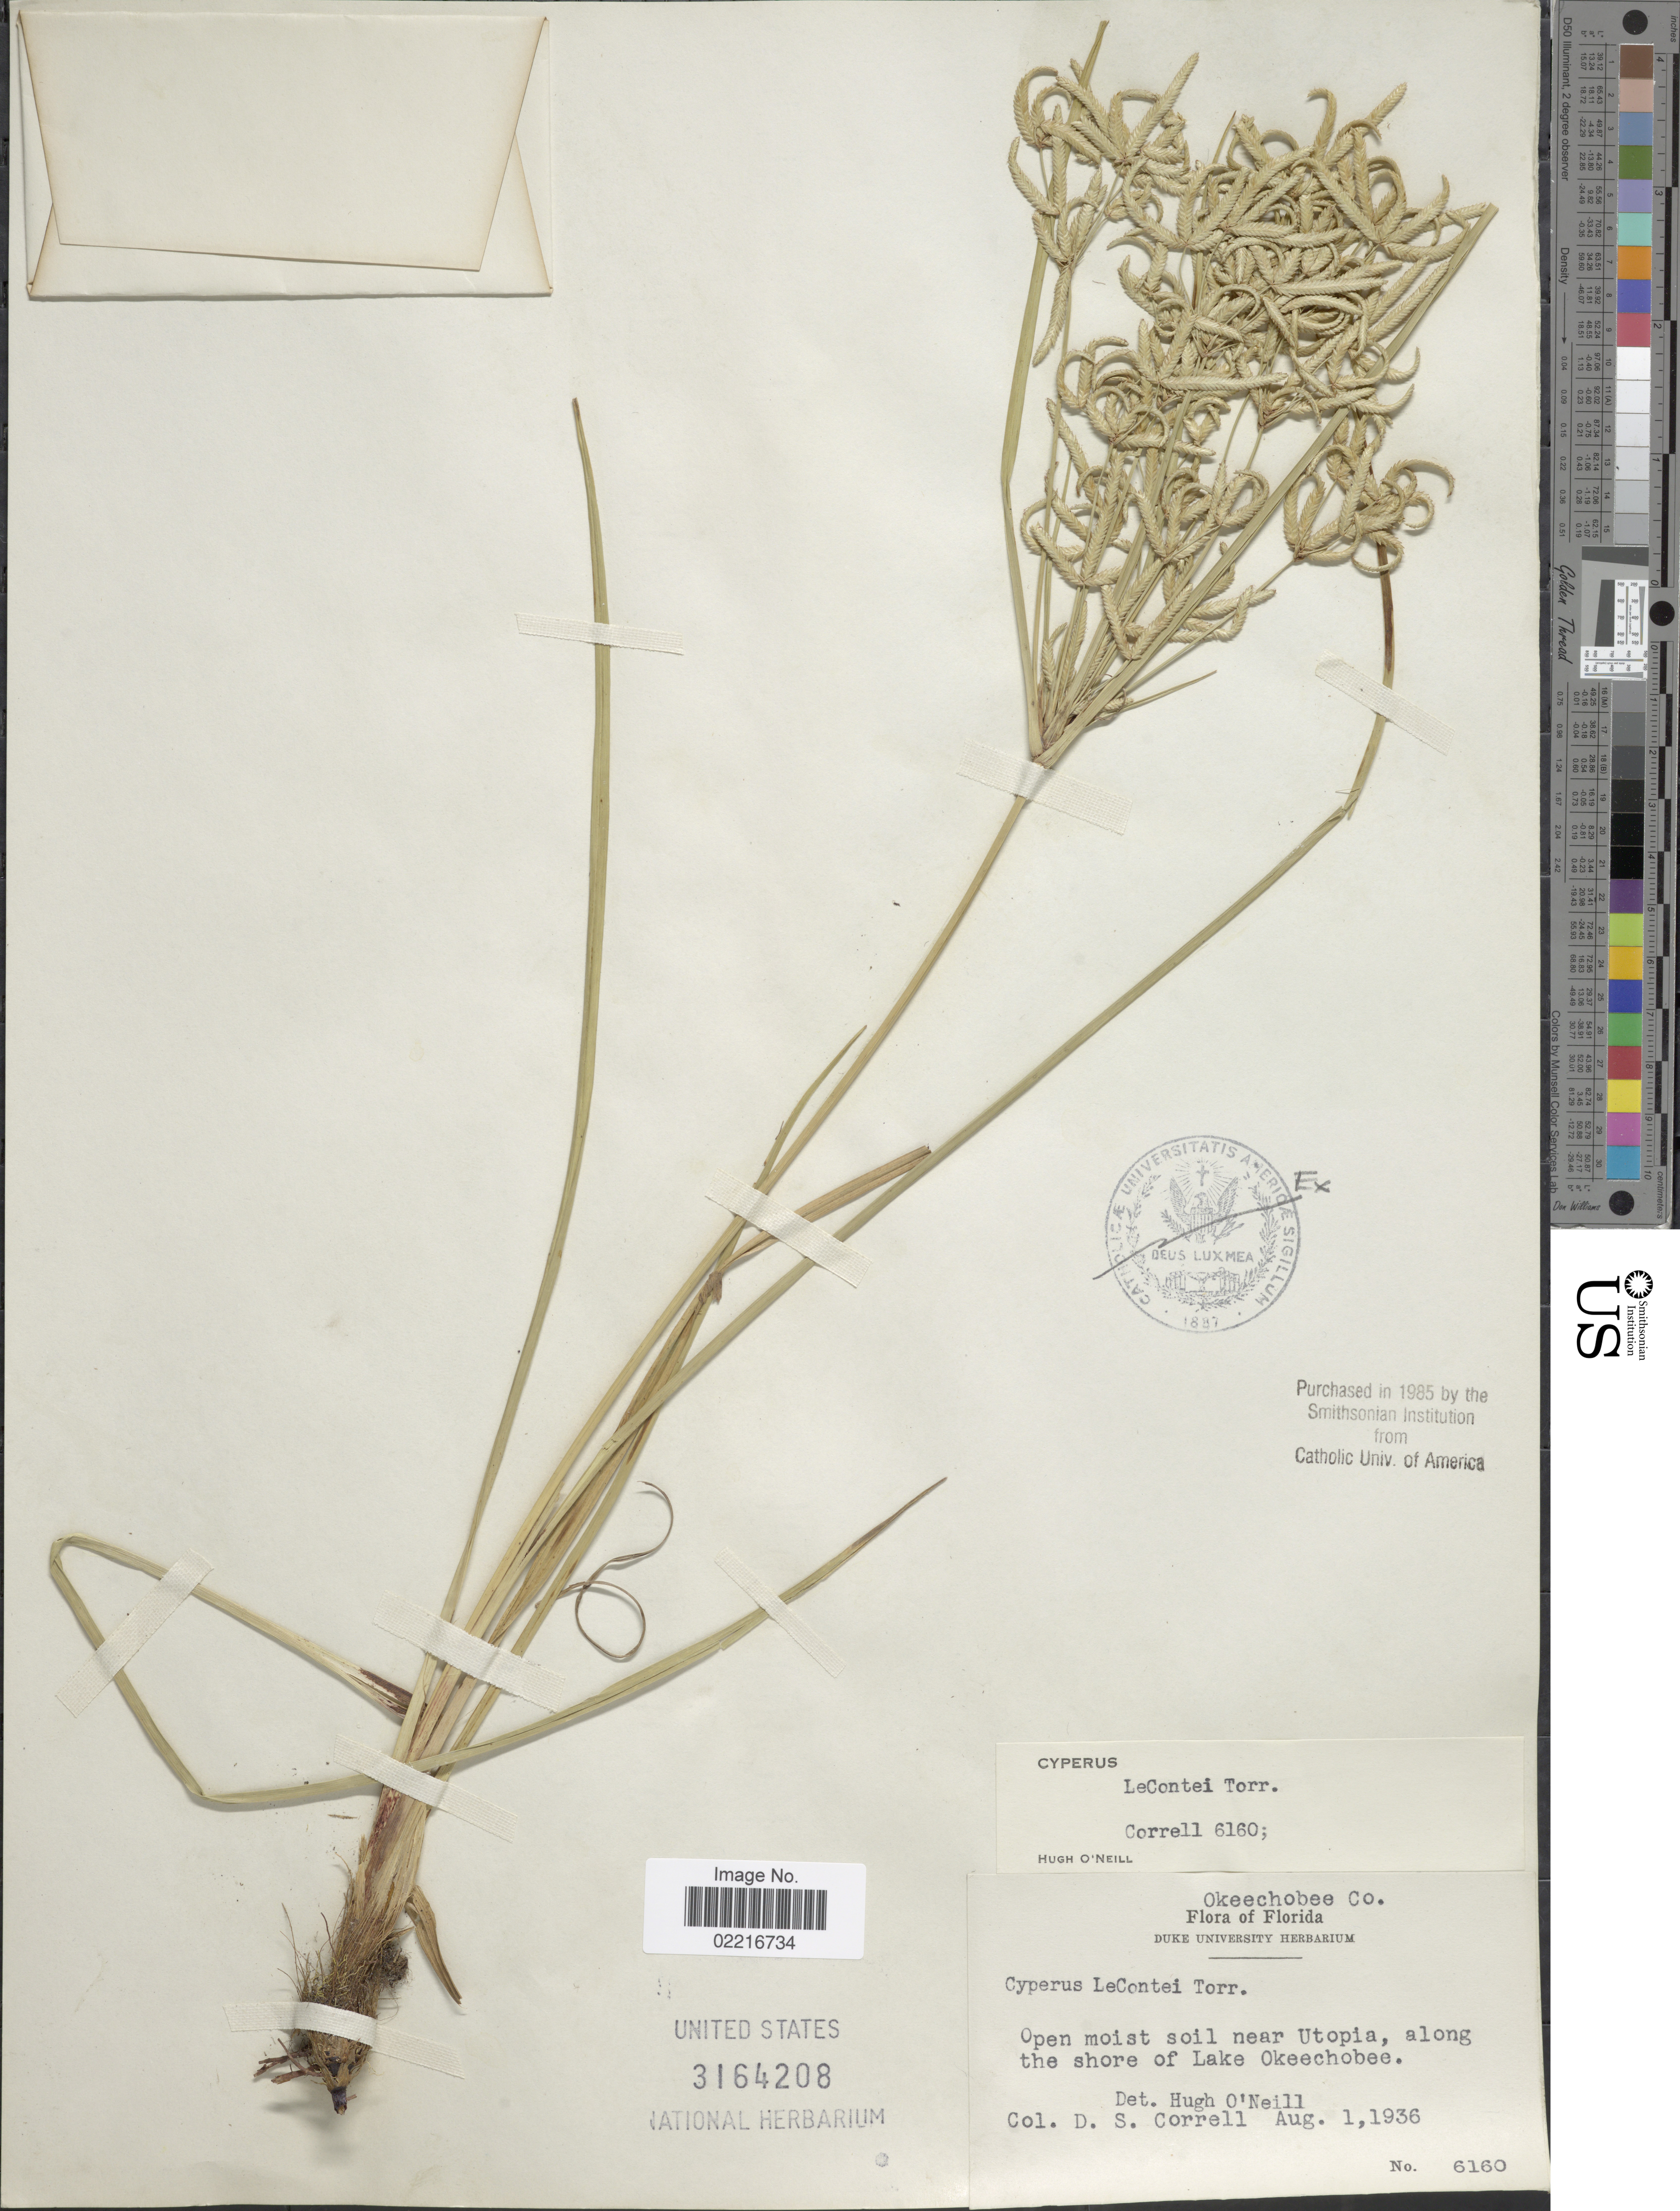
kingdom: Plantae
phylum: Tracheophyta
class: Liliopsida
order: Poales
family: Cyperaceae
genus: Cyperus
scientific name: Cyperus lecontei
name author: Torr. ex Steud.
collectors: D. S. Correll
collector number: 6160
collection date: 1936-08-01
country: United States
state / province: Florida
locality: Okeechobee Co. Soil near Utopia, along the shore of Lake Okeechobee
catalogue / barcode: US 3164208